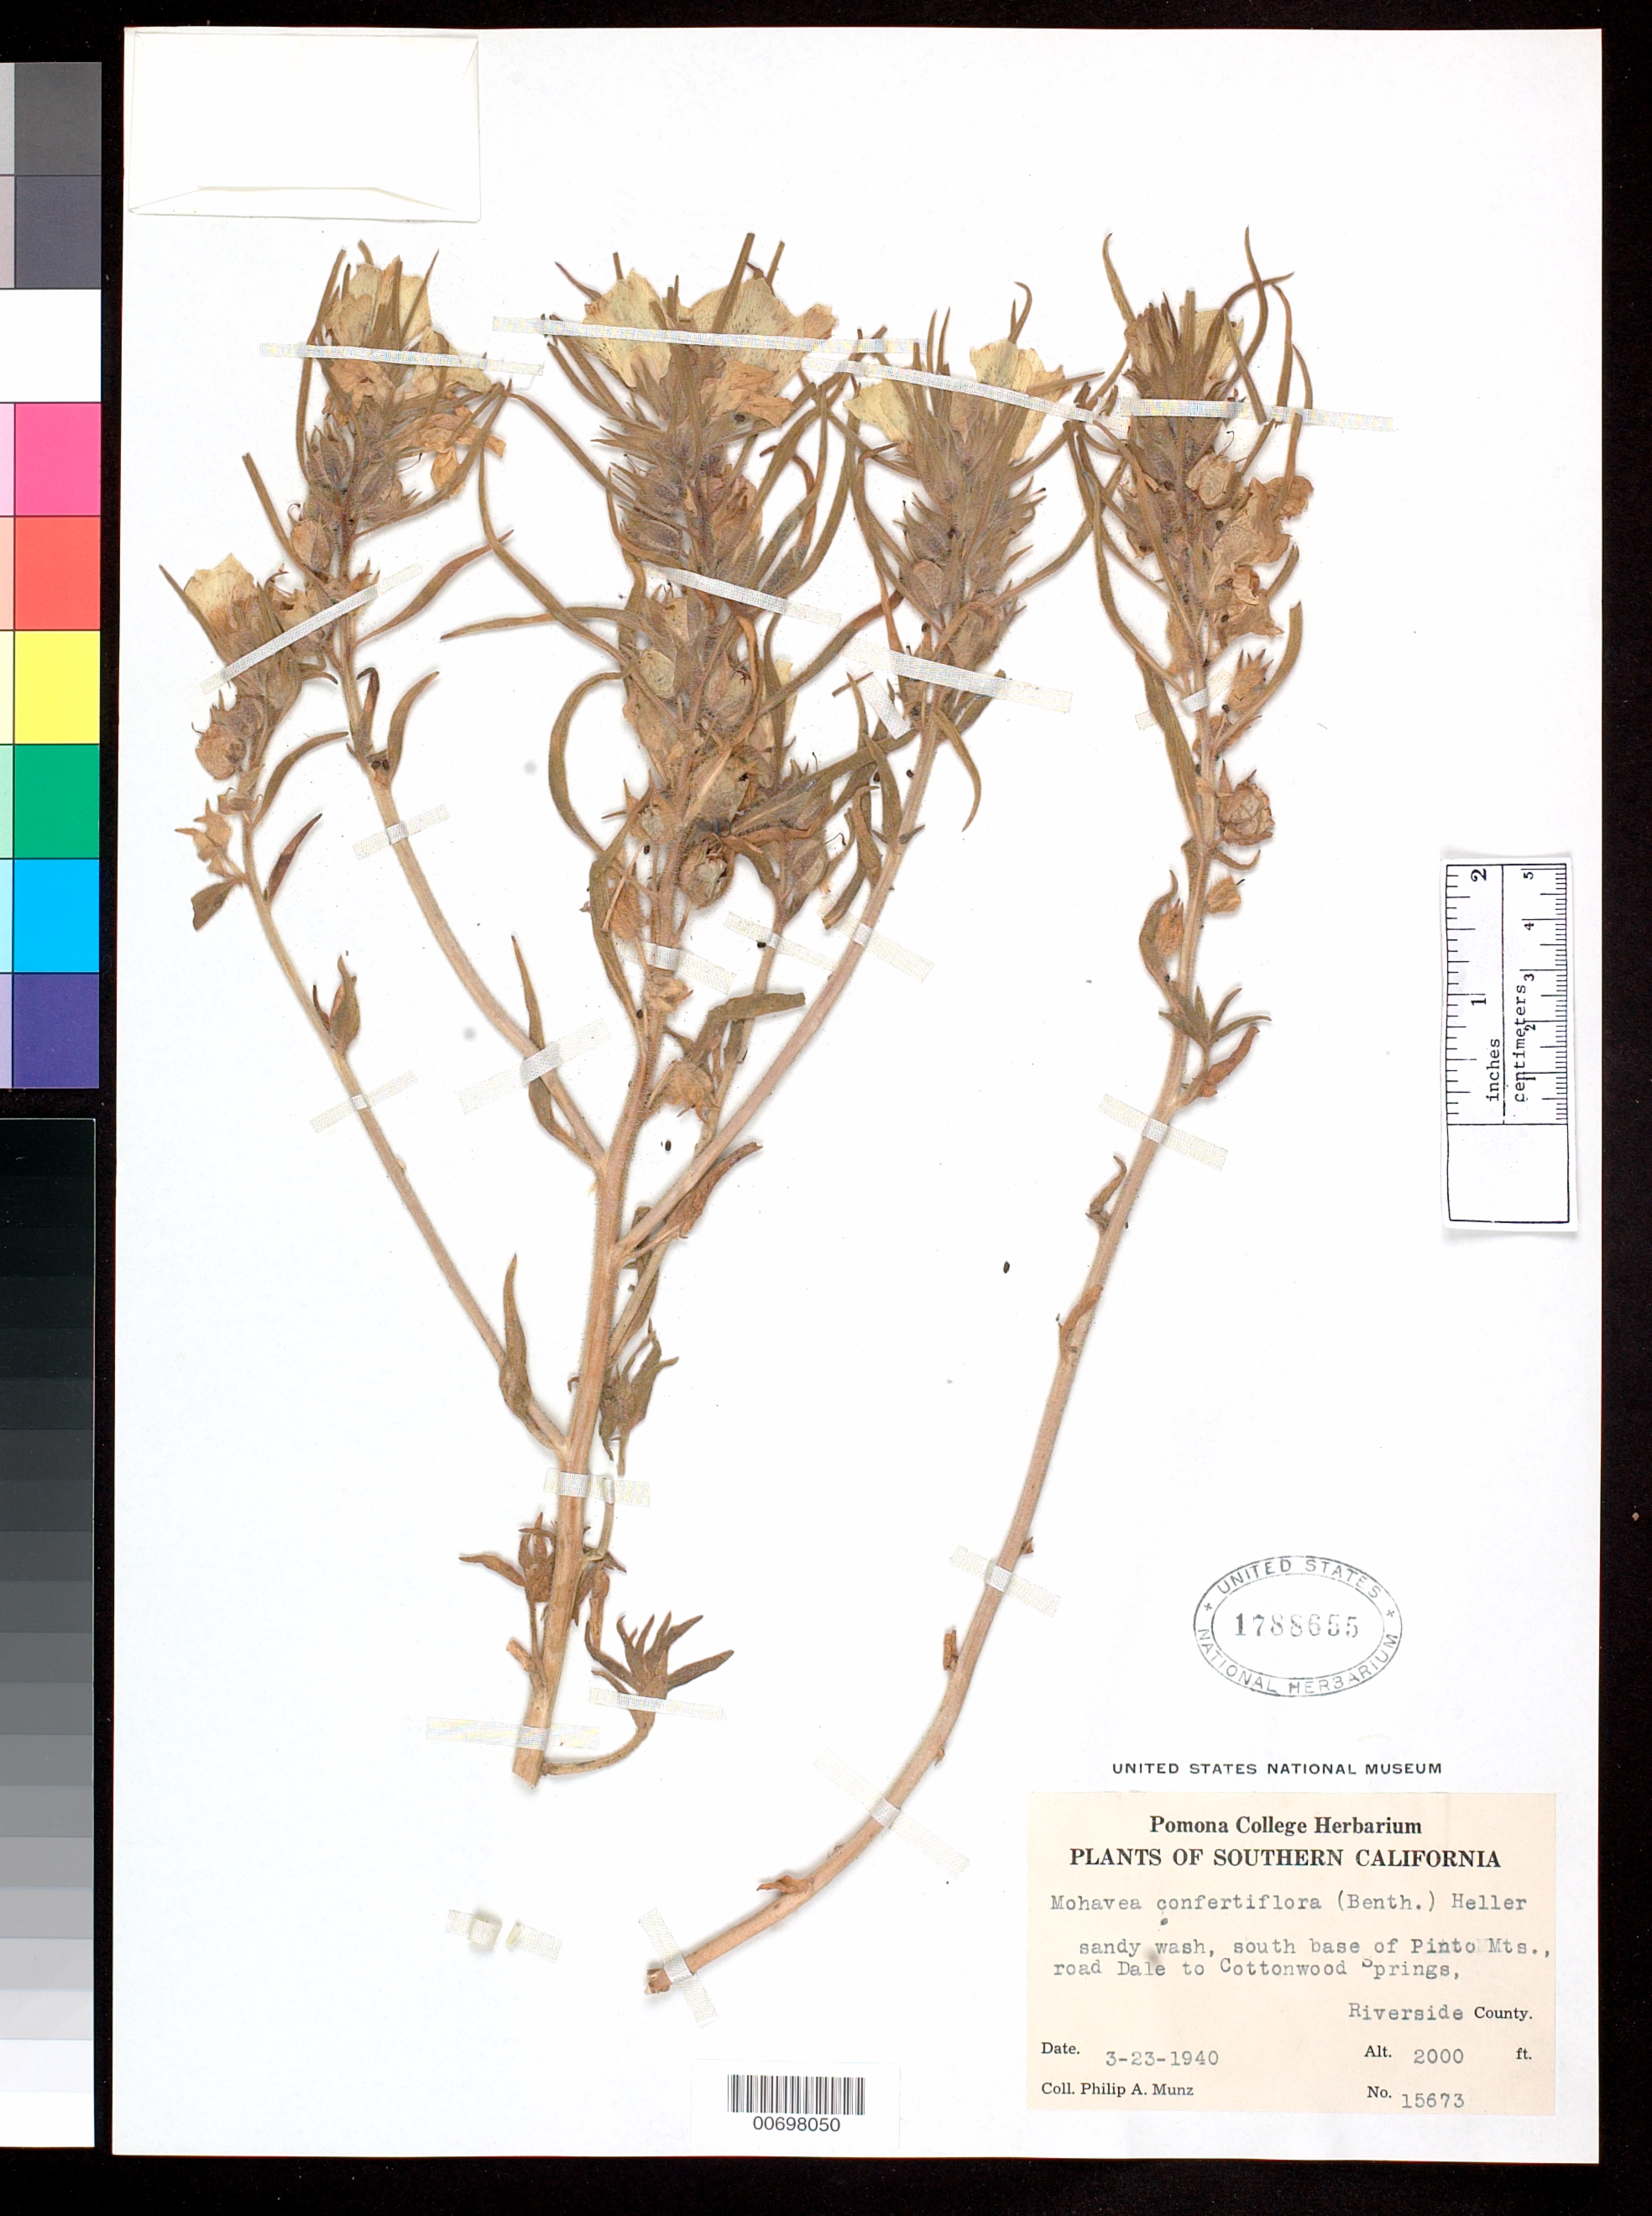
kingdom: Plantae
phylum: Tracheophyta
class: Magnoliopsida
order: Lamiales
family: Plantaginaceae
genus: Mohavea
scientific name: Mohavea confertiflora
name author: (A. DC.) A. Heller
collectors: P. A. Munz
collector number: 15673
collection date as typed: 23 Mar 1940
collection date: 1940-03-23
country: United States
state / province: California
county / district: Riverside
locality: Sandy wash, south base of Pinto Mts., road Dale to Cottonwood Springs.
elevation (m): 610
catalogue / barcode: US 1788655